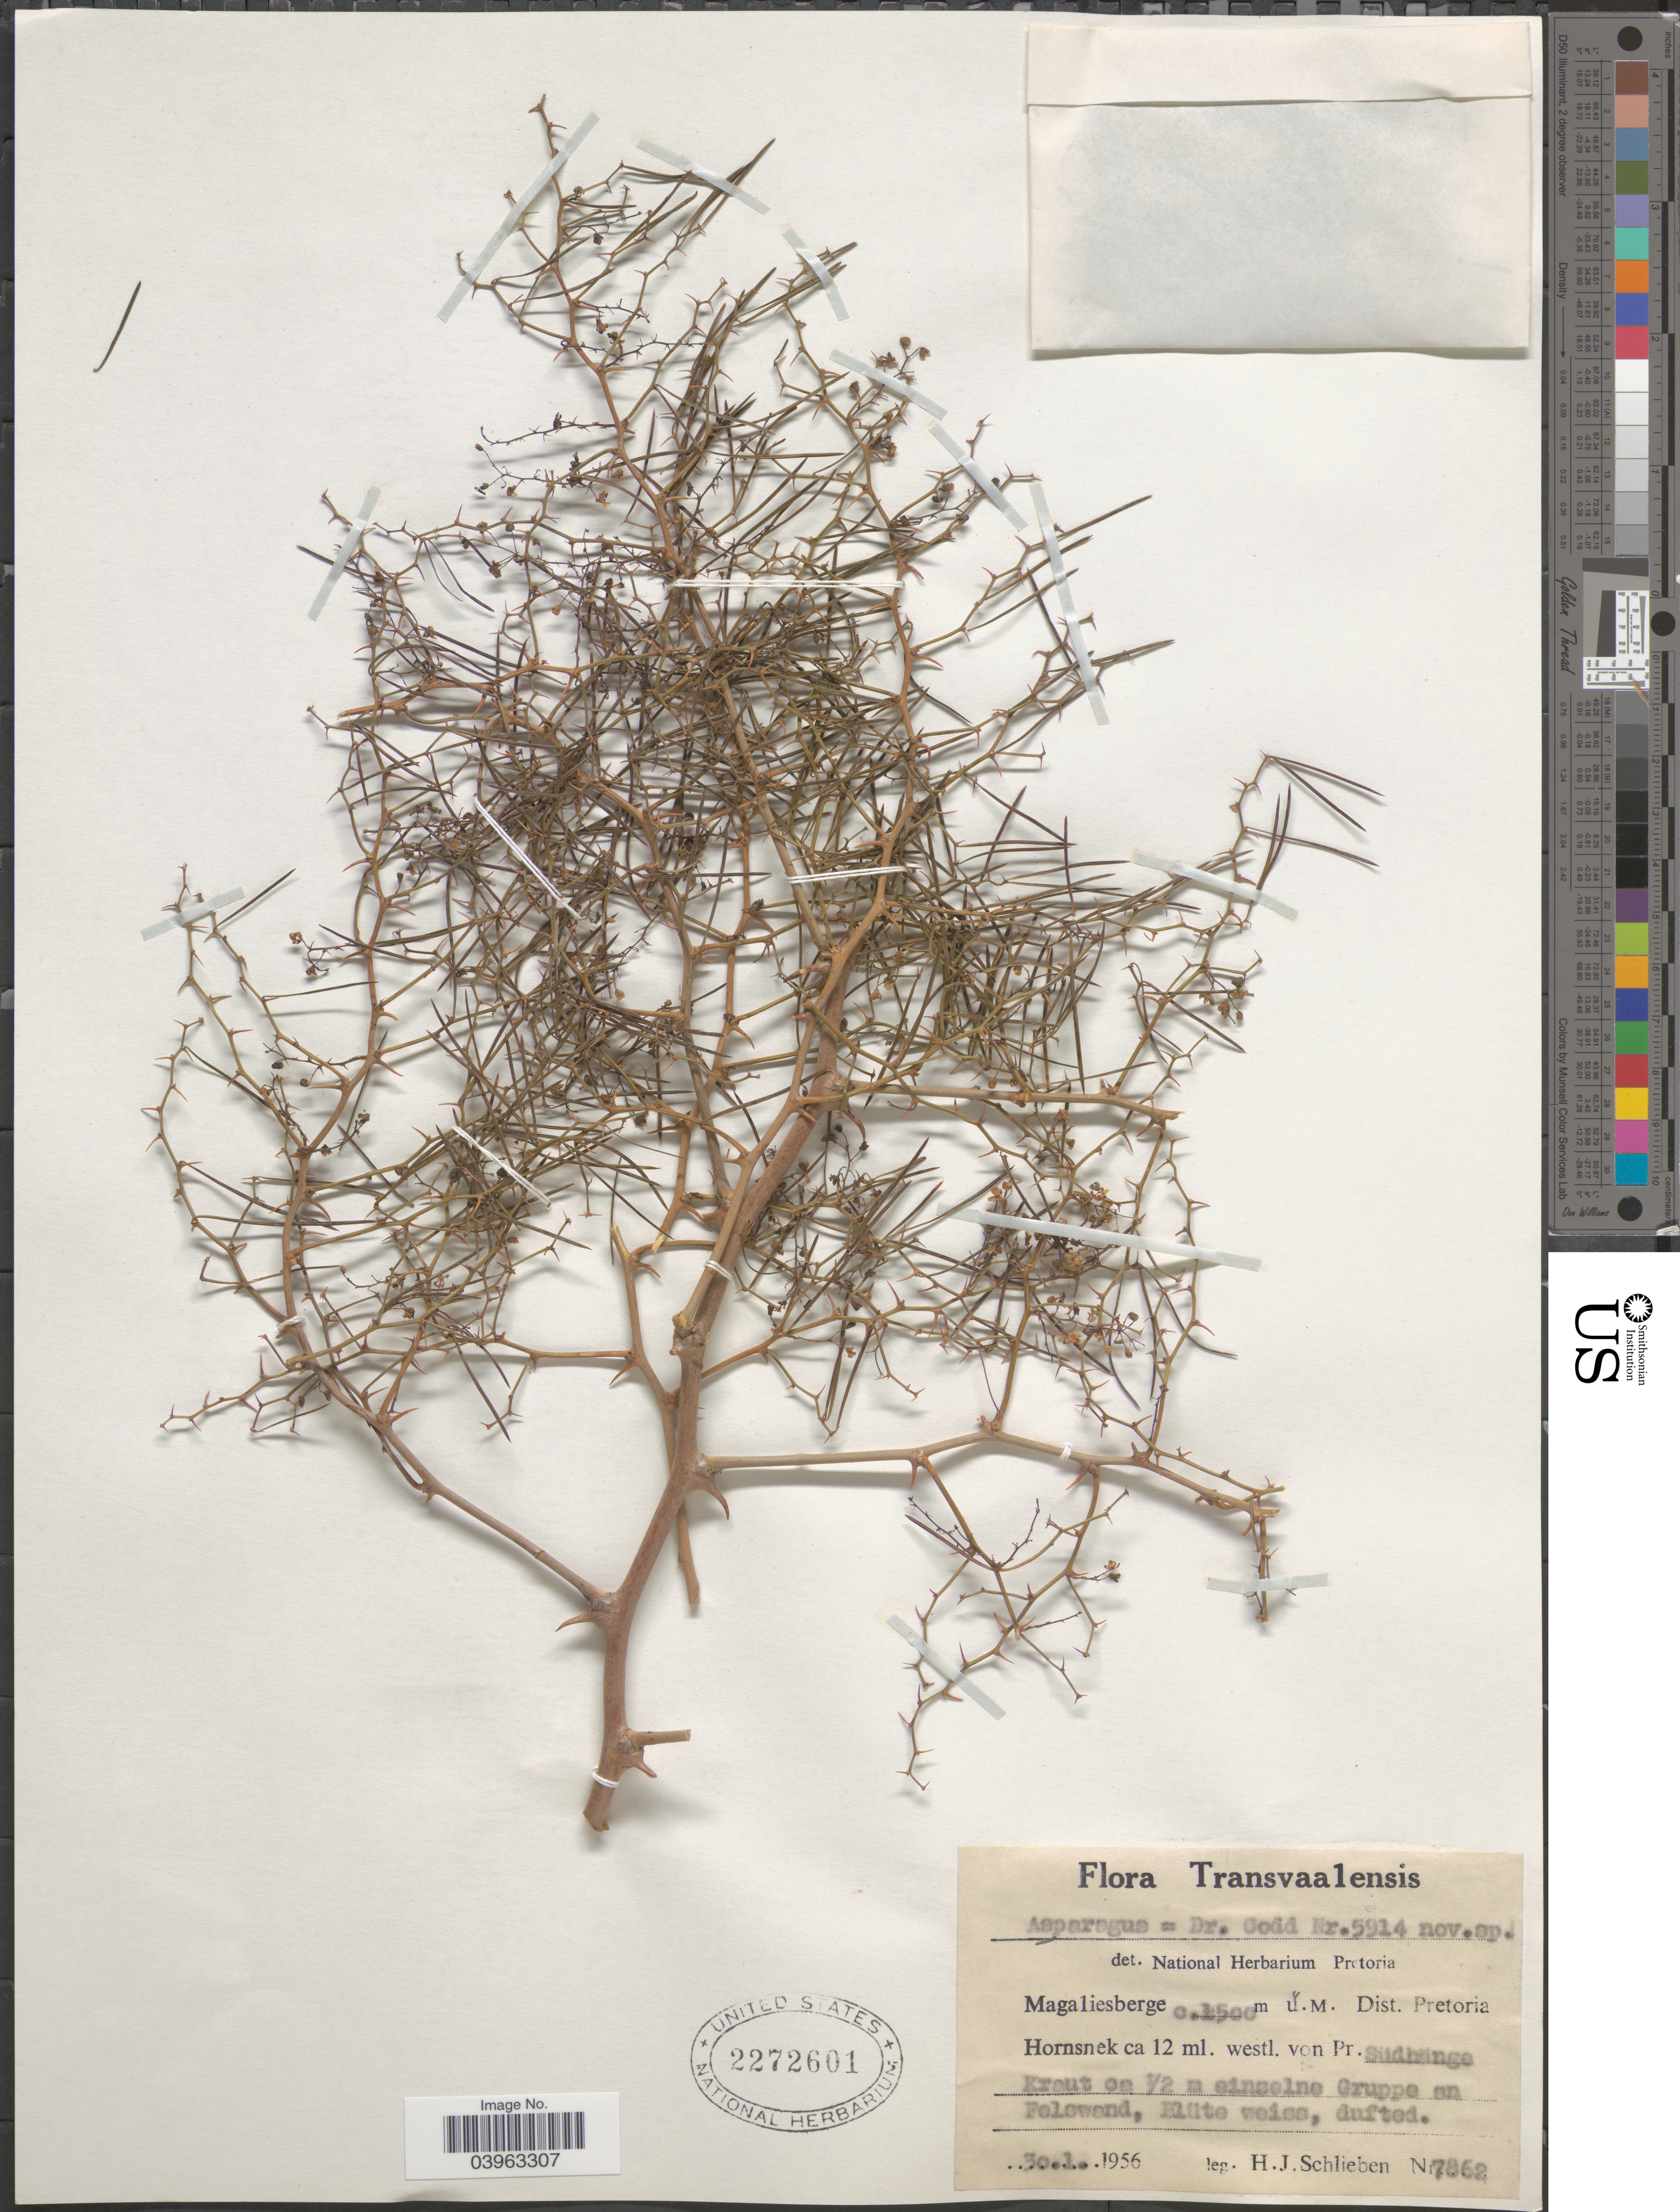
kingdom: Plantae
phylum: Tracheophyta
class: Liliopsida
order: Asparagales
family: Asparagaceae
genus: Asparagus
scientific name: Asparagus sp.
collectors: H. J. Schlieben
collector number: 7862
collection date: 1956-01-30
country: South Africa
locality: Transvaalensis. Magaliesberge. Dist. Pretoria. Hornsnek ca 12 ml. westl. von Pr. Südhänge.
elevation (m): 3500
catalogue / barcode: US 2272601